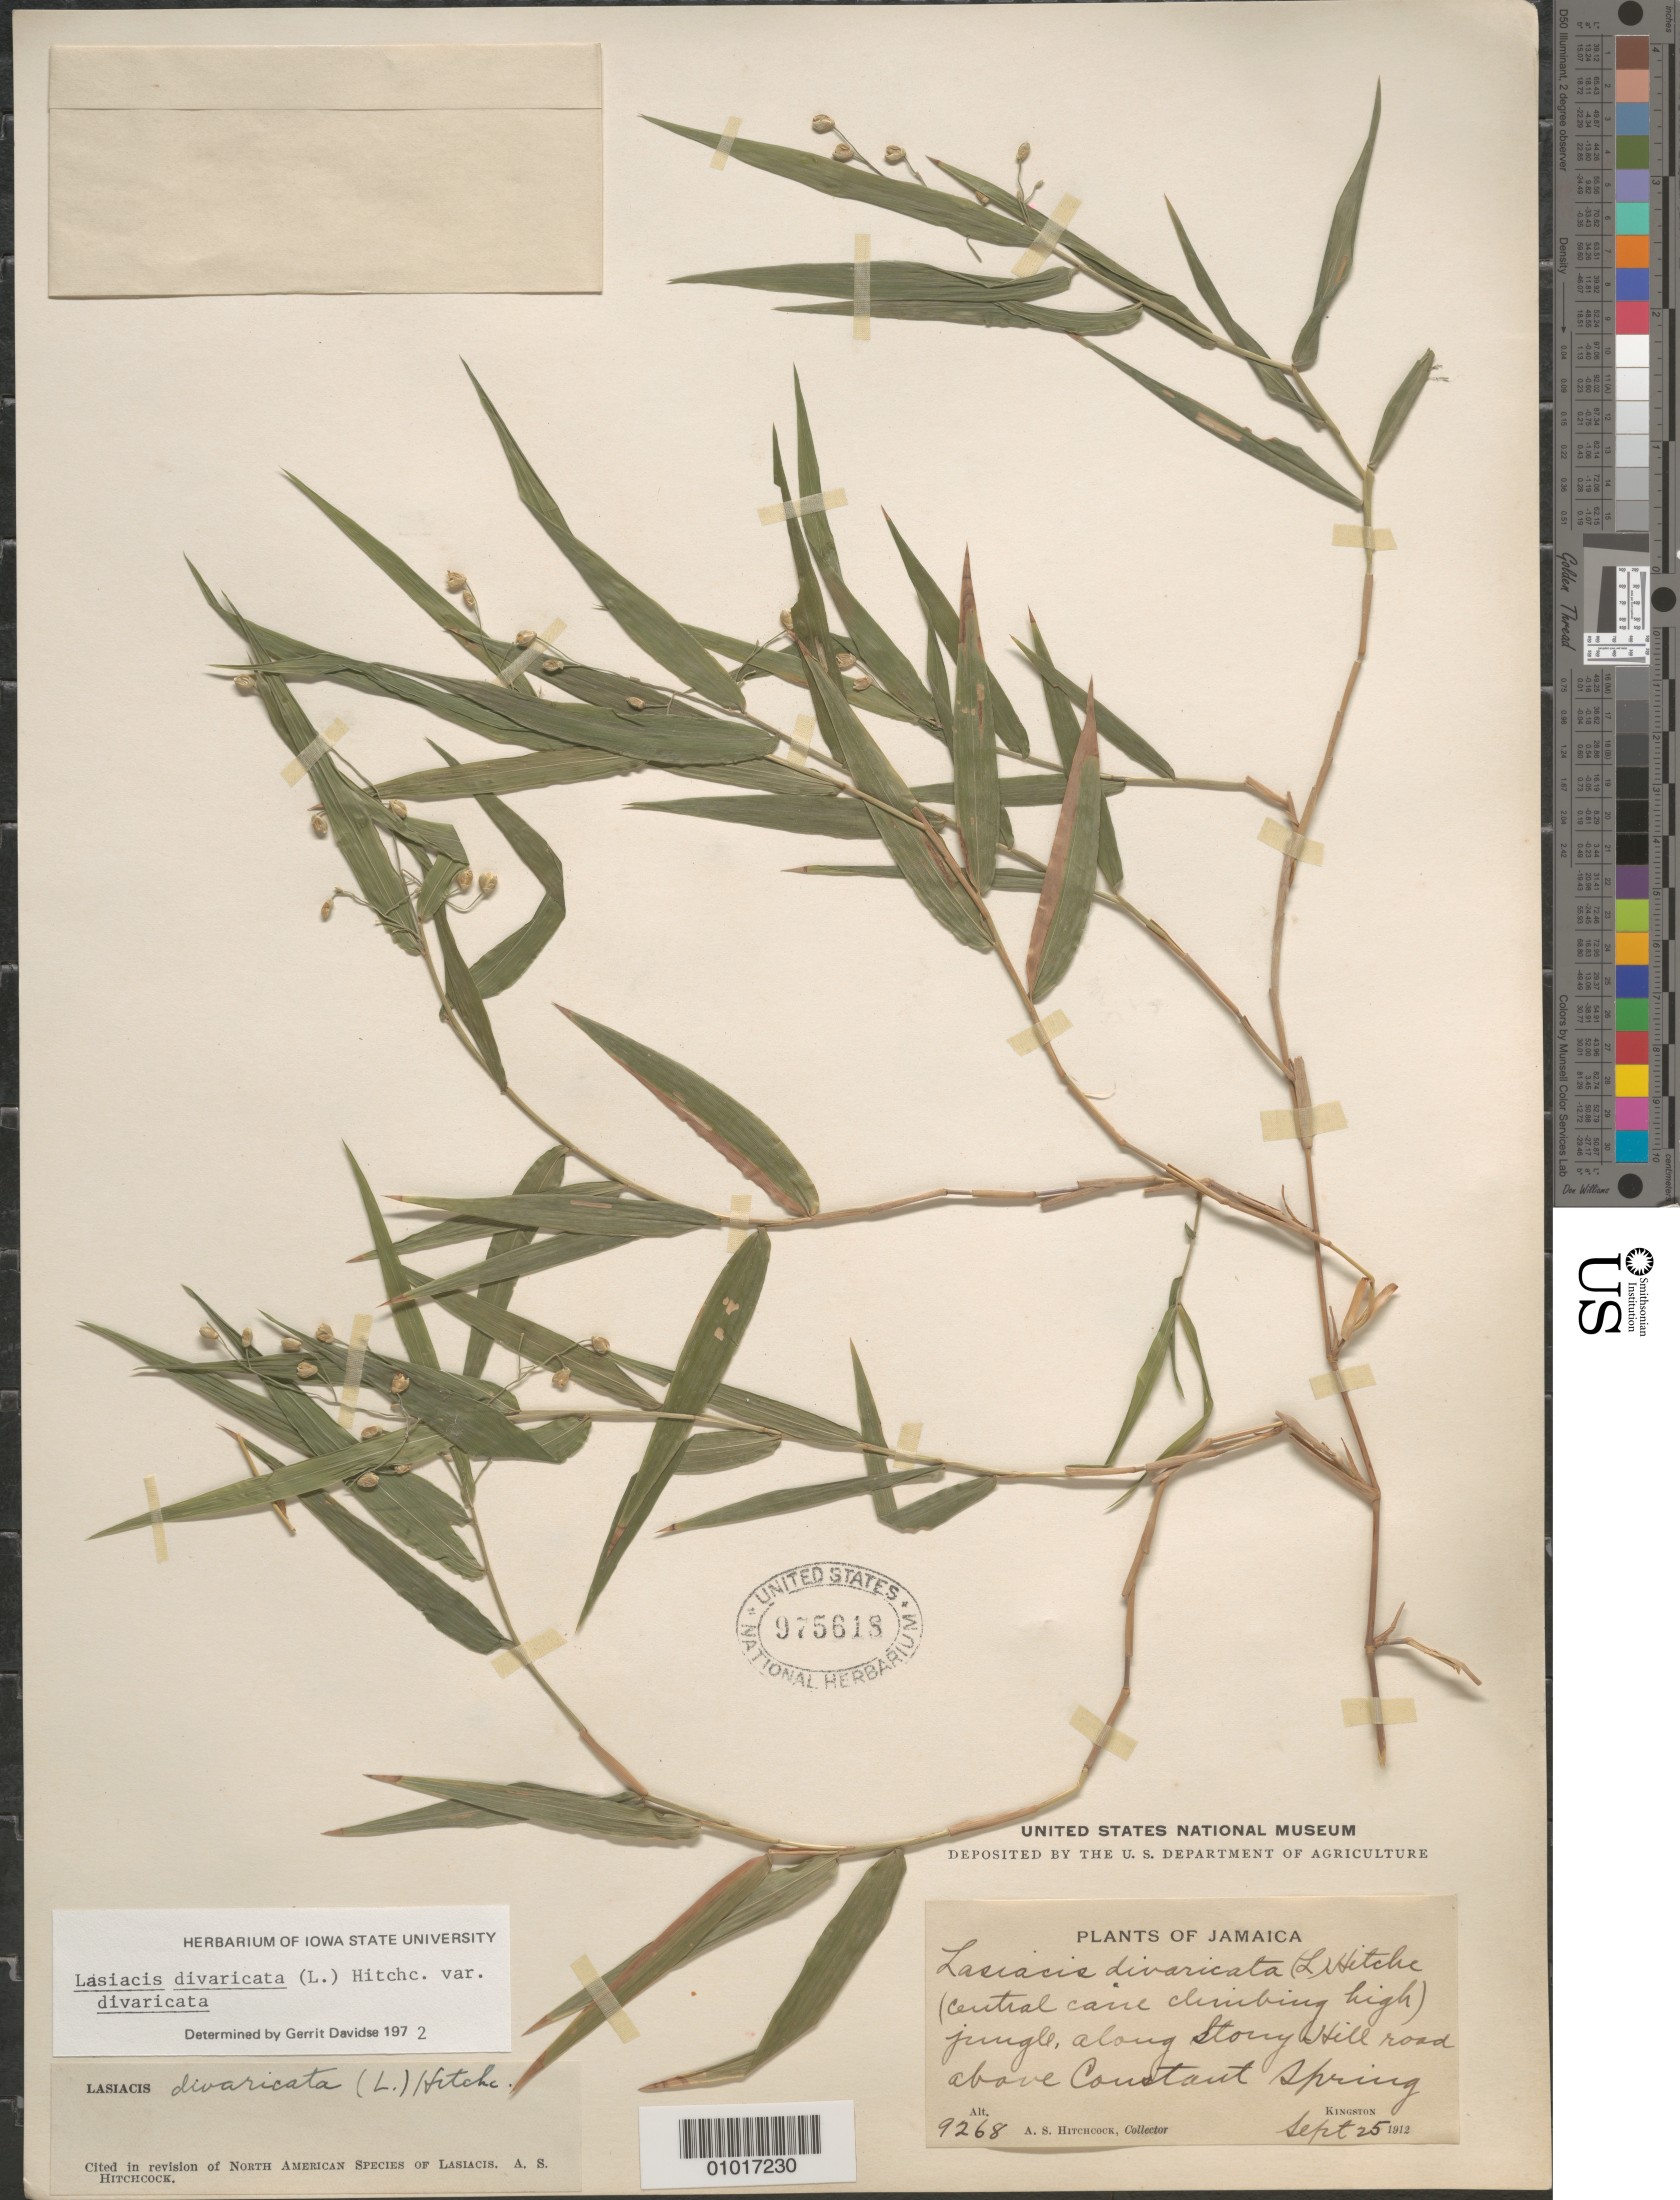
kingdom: Plantae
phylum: Tracheophyta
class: Liliopsida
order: Poales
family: Poaceae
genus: Lasiacis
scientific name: Lasiacis divaricata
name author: (L.) Hitchc.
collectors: A. S. Hitchcock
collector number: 9268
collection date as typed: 25 Sep 1912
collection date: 1912-09-25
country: Jamaica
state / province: Kingston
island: Jamaica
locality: Along Stony Hill Road above Constant Spring.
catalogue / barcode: US 975618